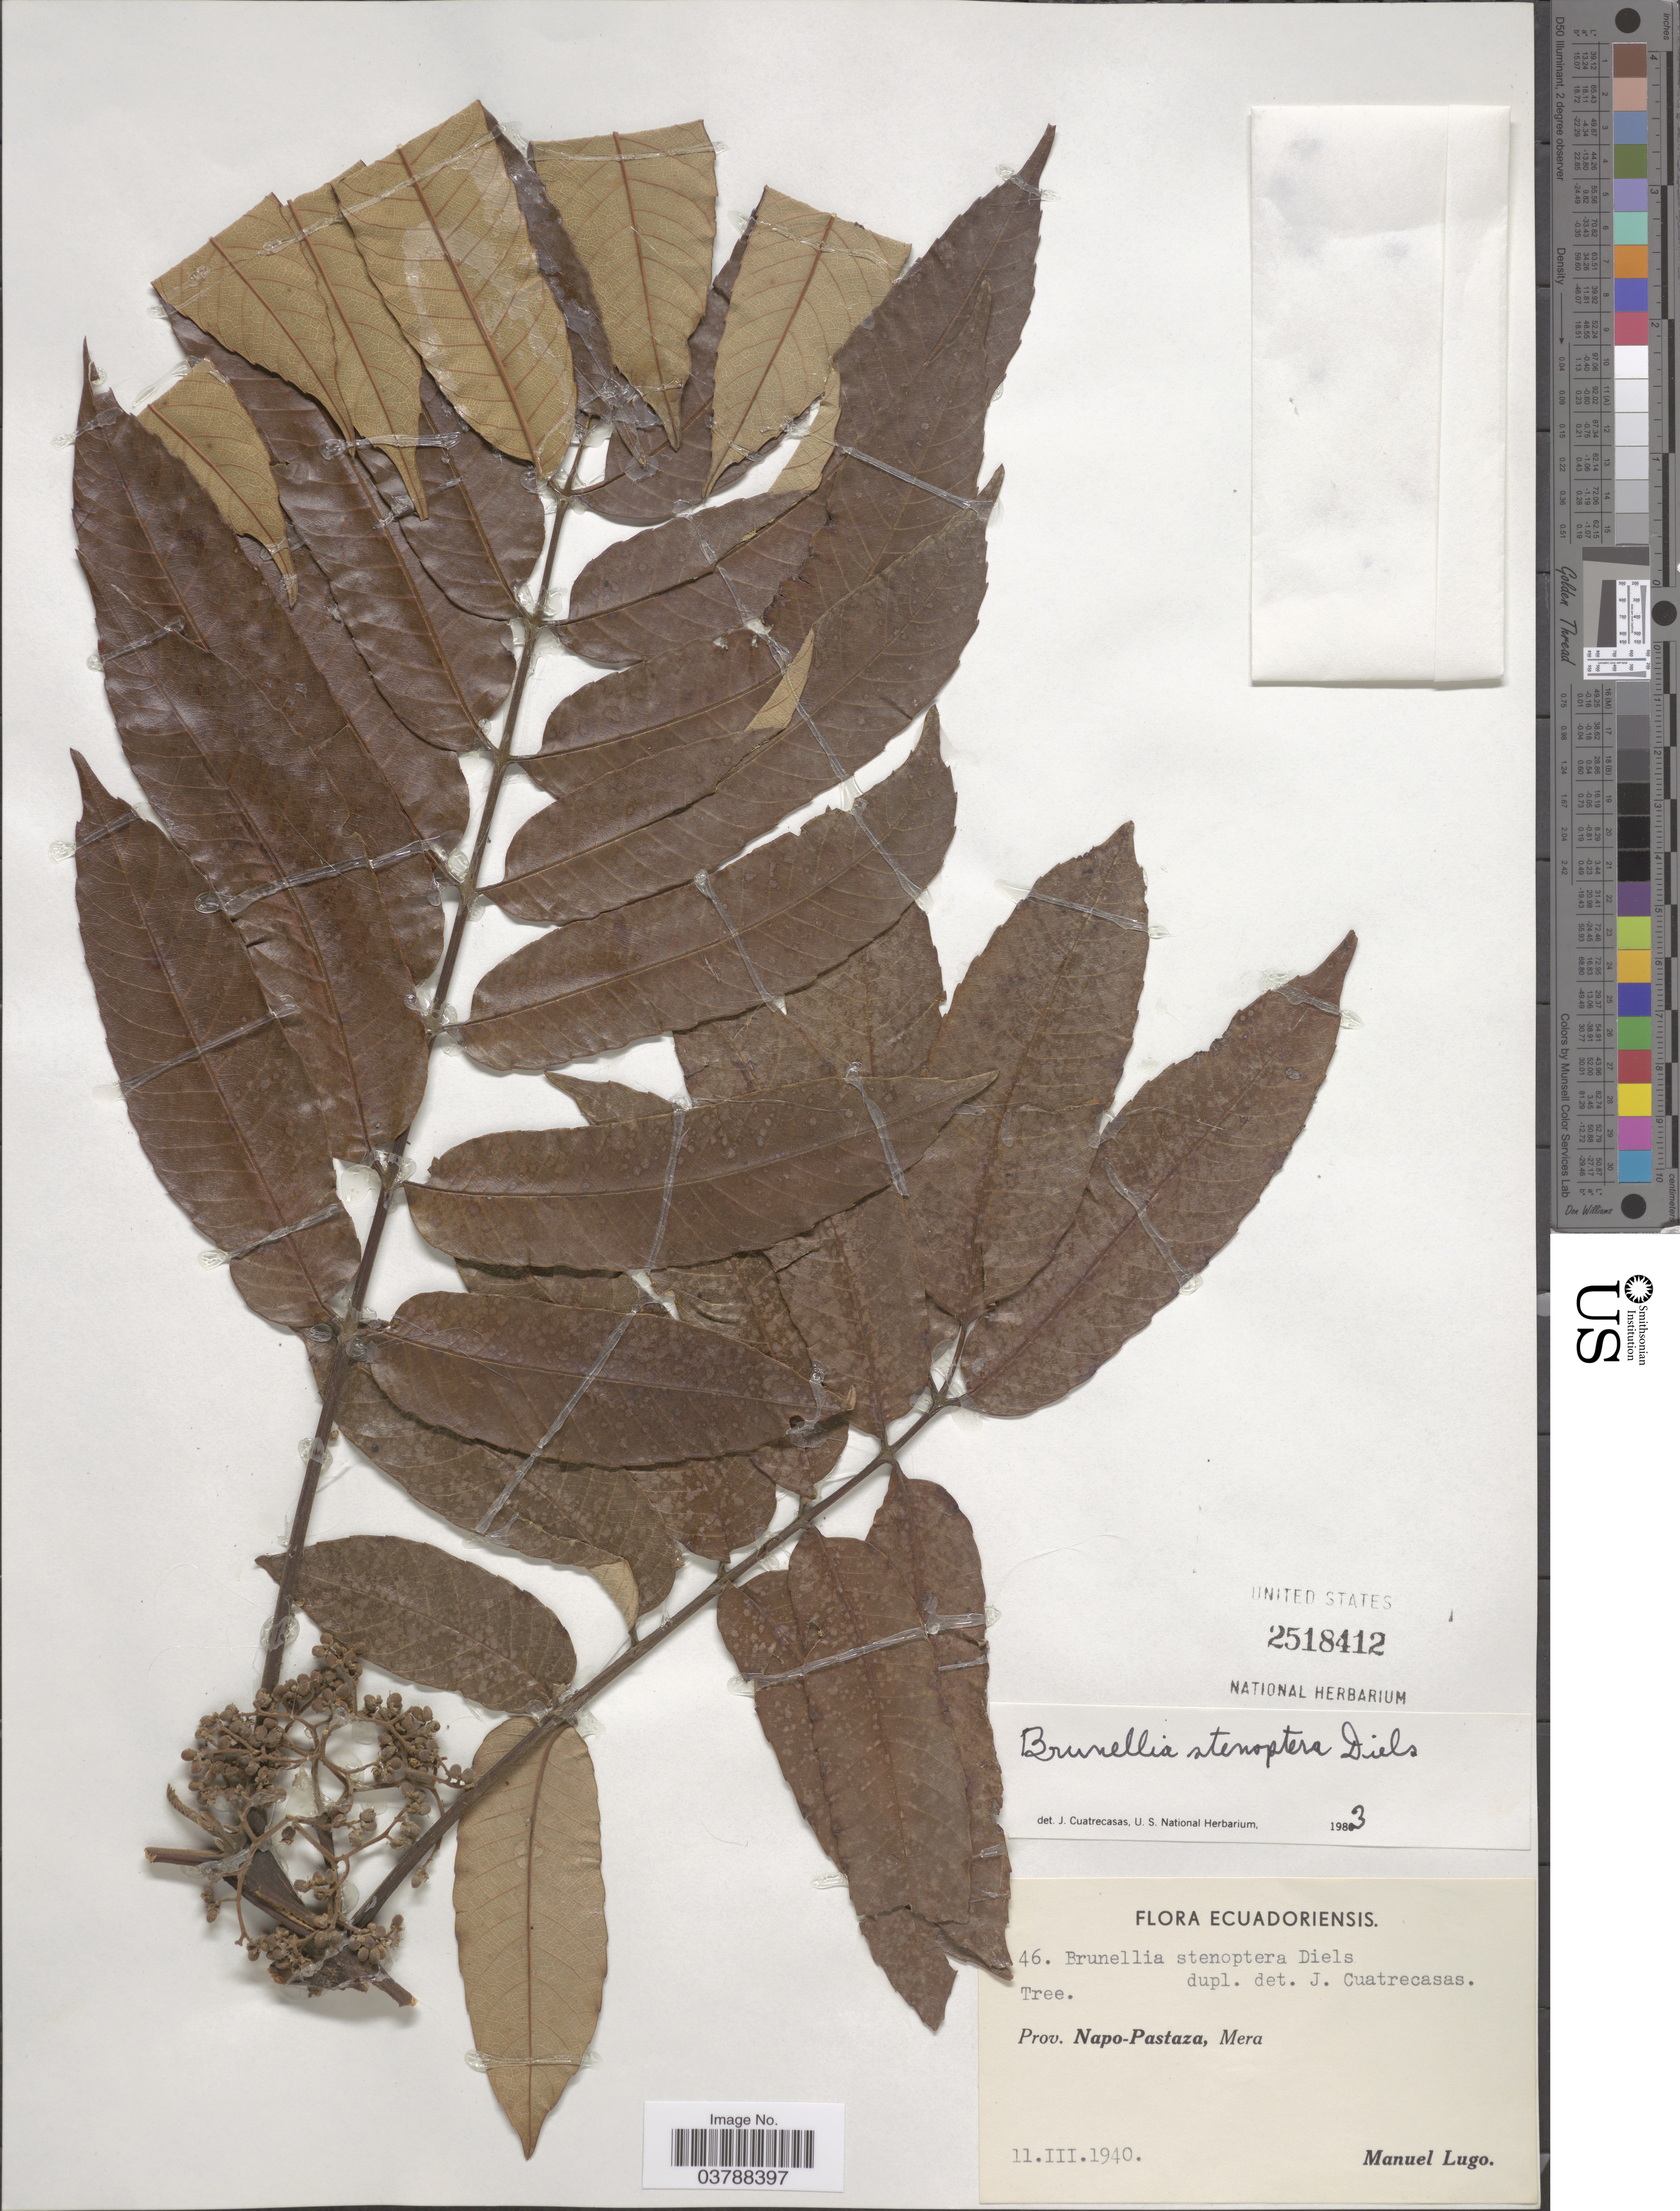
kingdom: Plantae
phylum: Tracheophyta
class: Magnoliopsida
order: Oxalidales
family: Brunelliaceae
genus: Brunellia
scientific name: Brunellia stenoptera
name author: Diels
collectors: M. Lugo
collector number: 46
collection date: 1940-03-11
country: Ecuador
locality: Prov. Napo - Pastaza, Mera.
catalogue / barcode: US 2518412